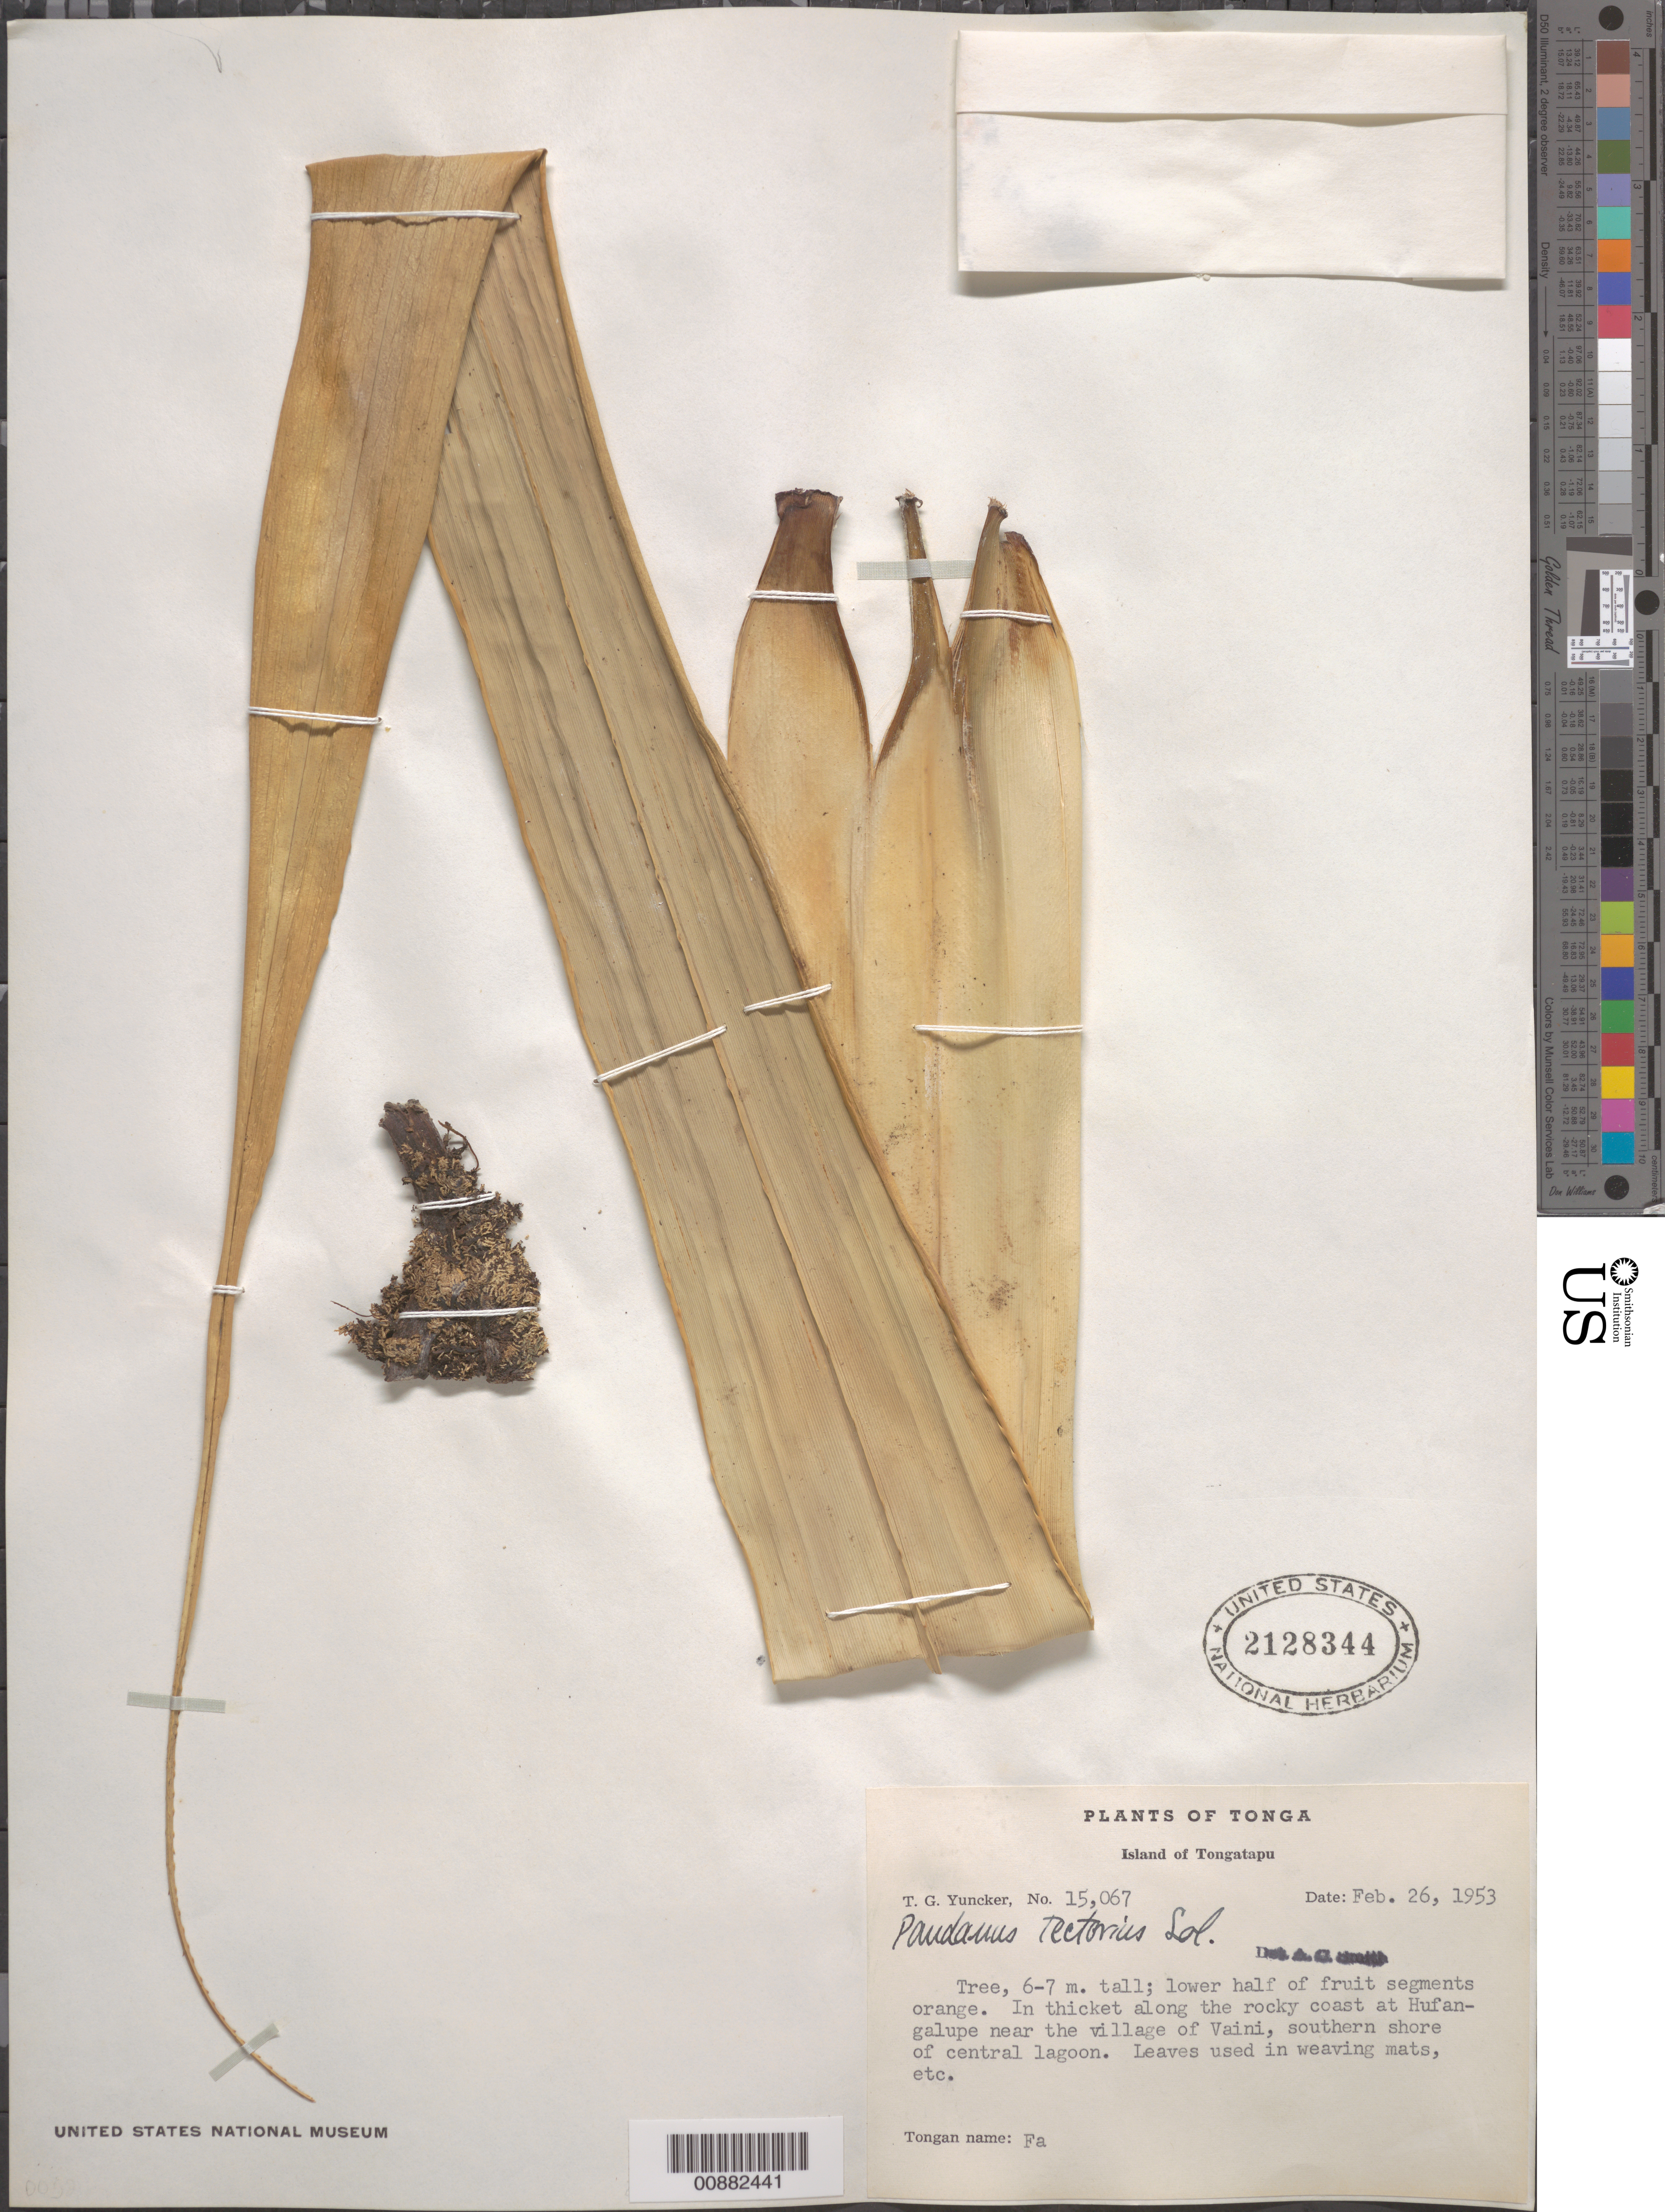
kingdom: Plantae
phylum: Tracheophyta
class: Liliopsida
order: Pandanales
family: Pandanaceae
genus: Pandanus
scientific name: Pandanus tectorius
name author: Parkinson ex DuRoi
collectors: T. G. Yuncker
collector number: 15067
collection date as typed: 26 Feb 1953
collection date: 1953-02-26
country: Tonga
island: Tongatapu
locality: In thicket along the rocky coast at Hufangalupe near village of Vaini, southern shore of central lagoon.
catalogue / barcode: US 2128344